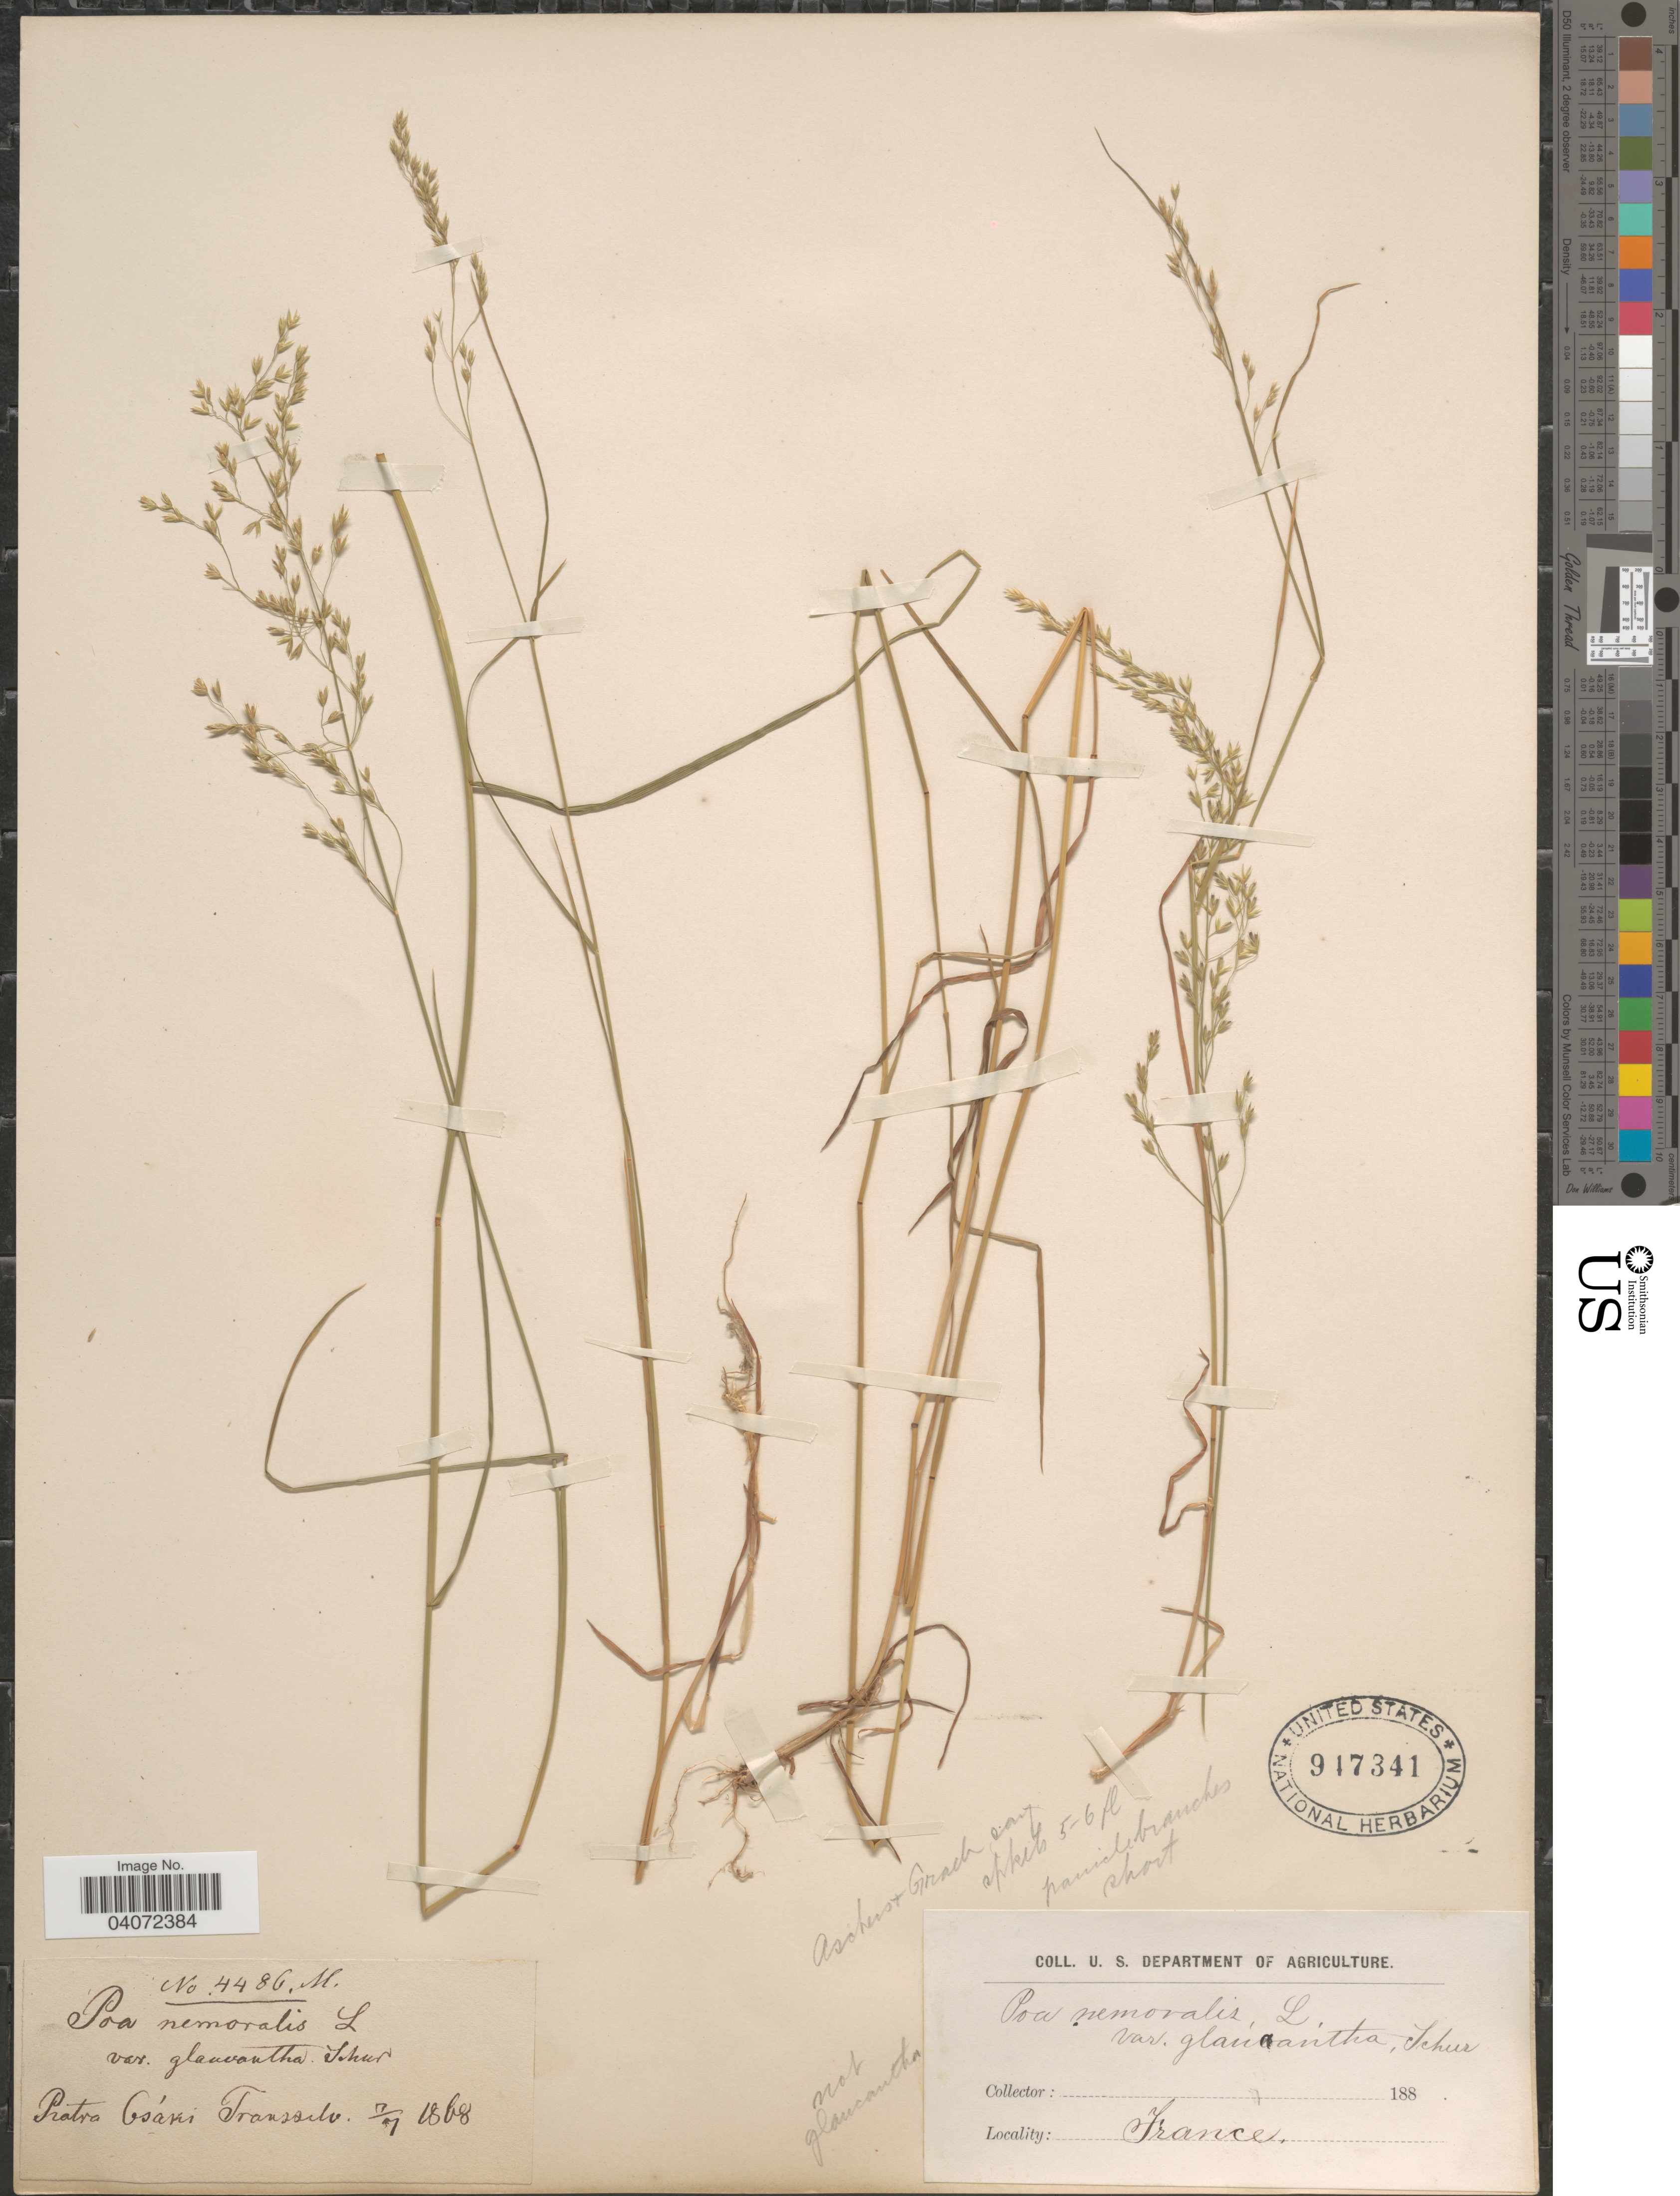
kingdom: Plantae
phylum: Tracheophyta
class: Liliopsida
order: Poales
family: Poaceae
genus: Poa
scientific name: Poa nemoralis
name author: L.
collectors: M.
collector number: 4486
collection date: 1868-07-07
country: France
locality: Pratra Gsáki [interpreted] Transsilv.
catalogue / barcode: US 947341